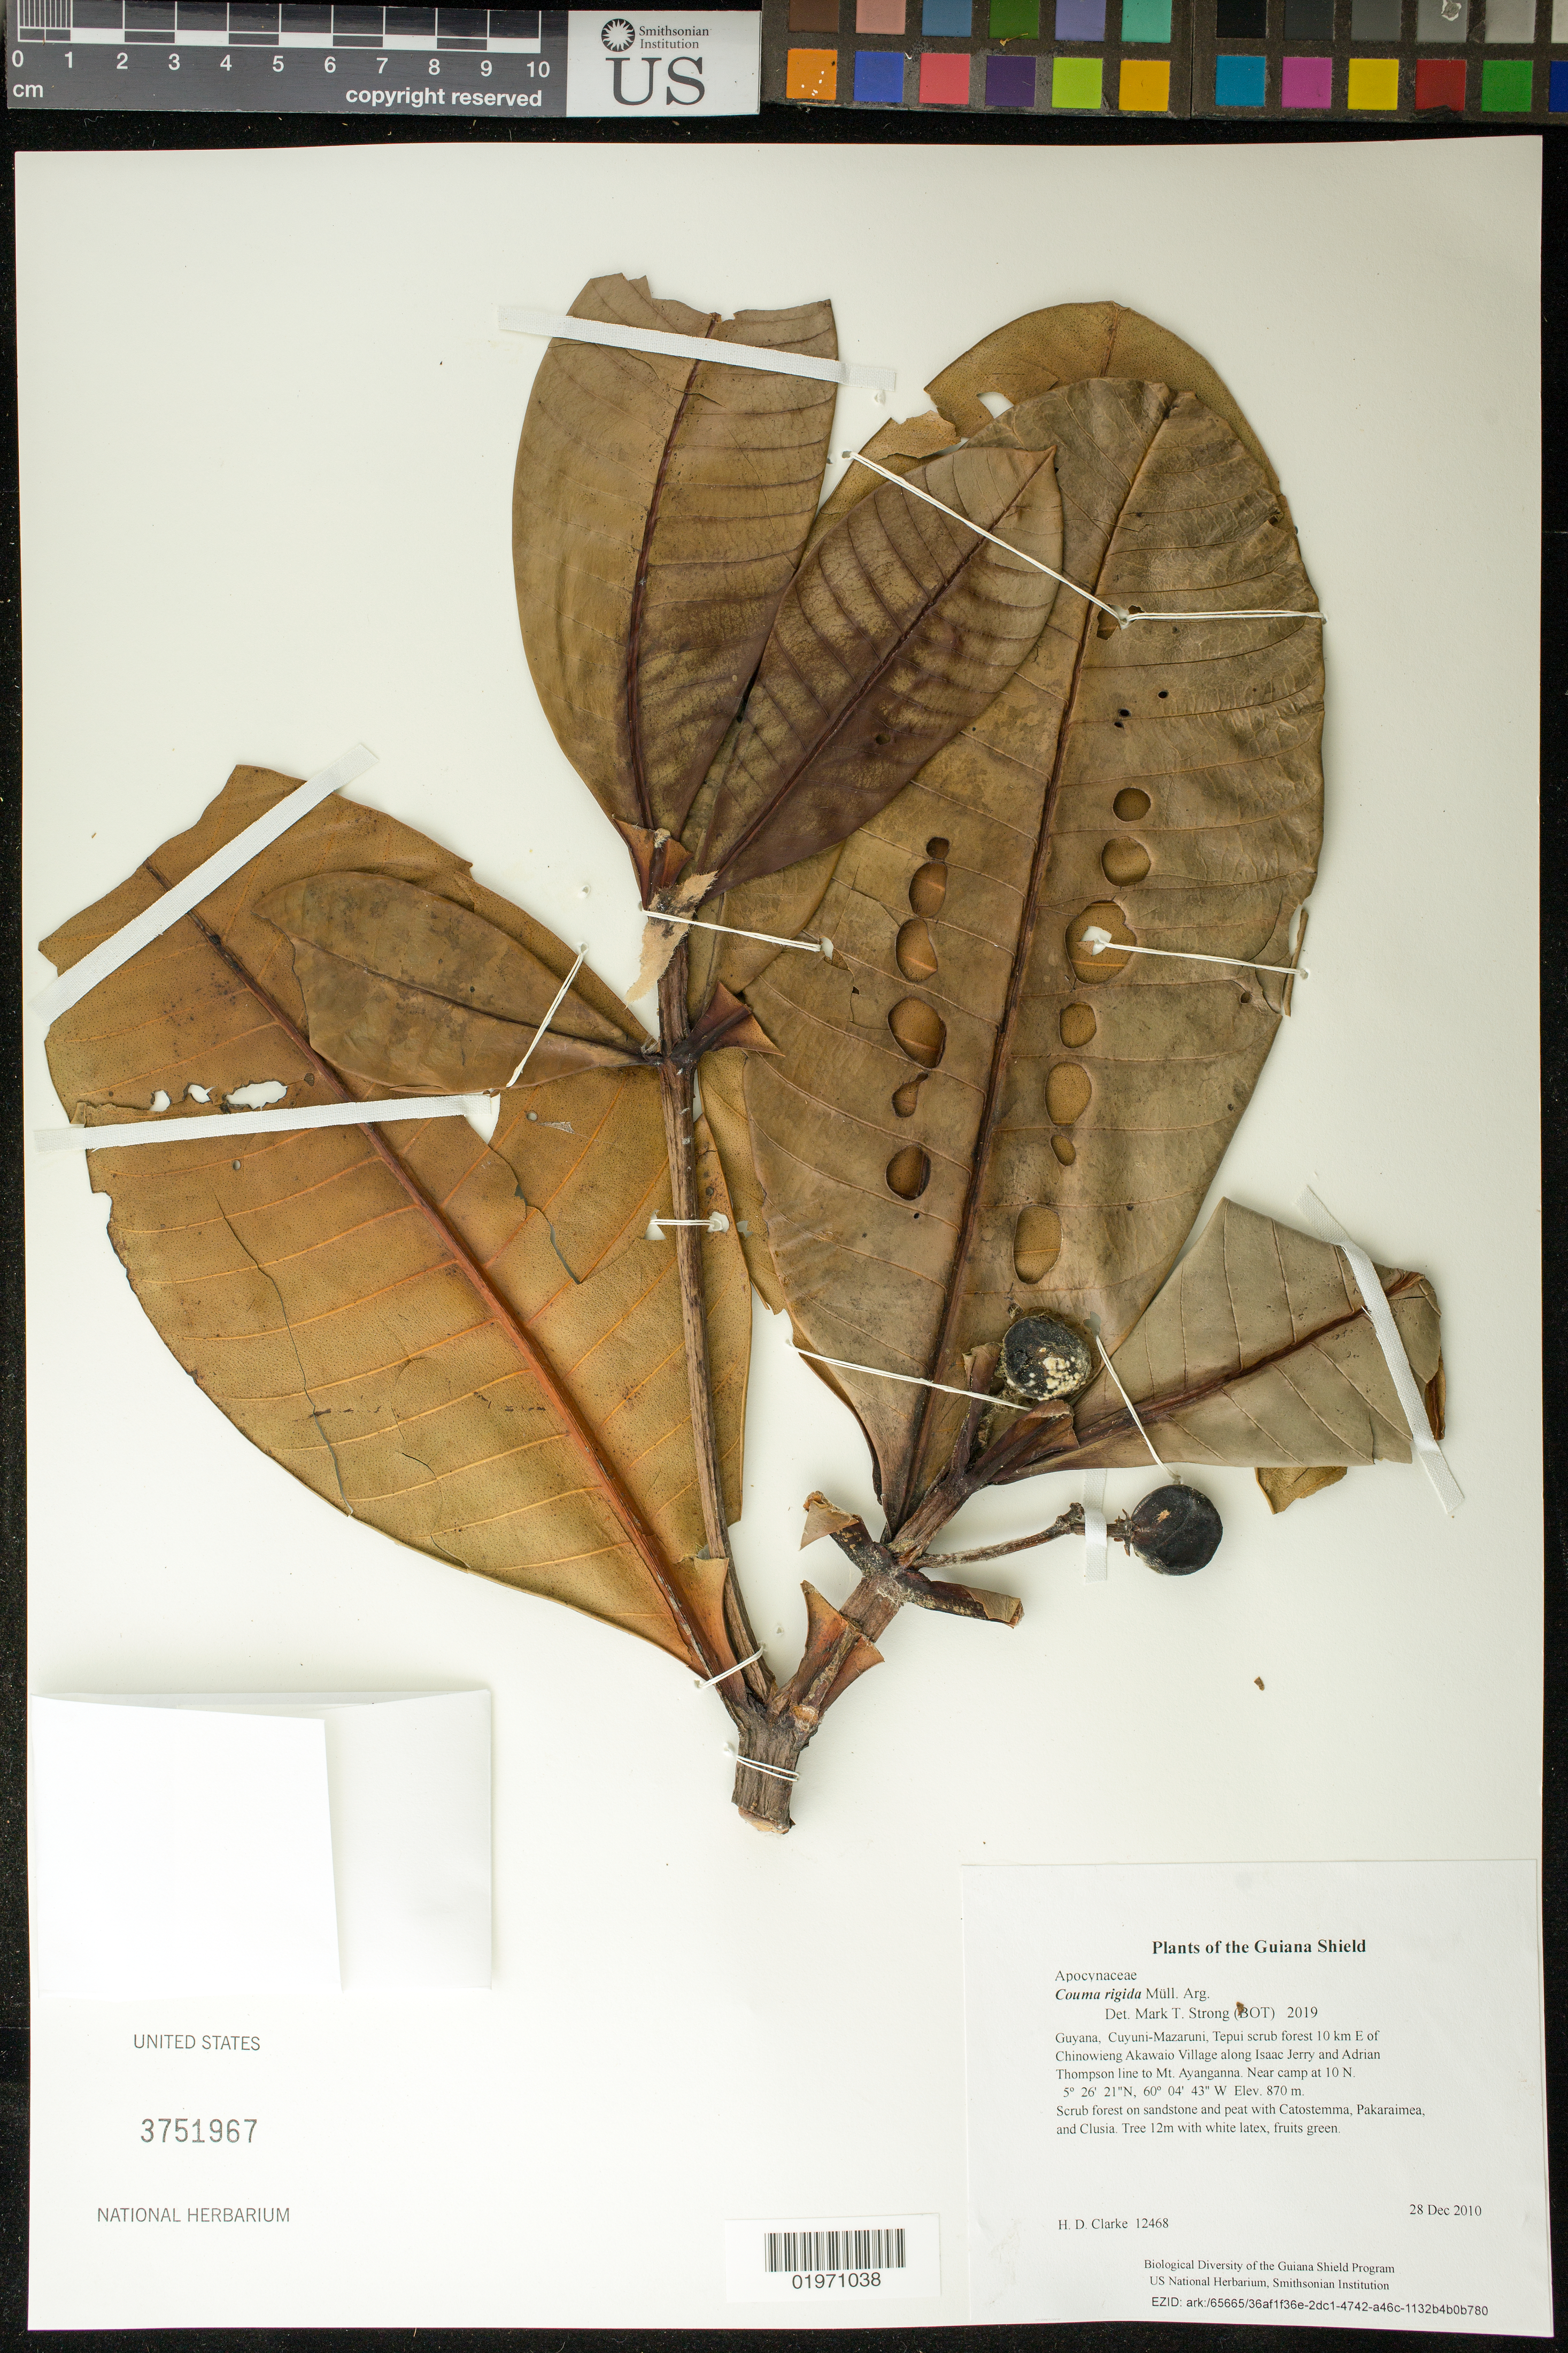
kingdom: Plantae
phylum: Tracheophyta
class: Magnoliopsida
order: Gentianales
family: Apocynaceae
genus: Couma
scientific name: Couma rigida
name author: Müll. Arg.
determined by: Strong, Mark T., (BOT), Smithsonian Institution - National Museum of Natural History (UNITED STATES)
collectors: H. D. Clarke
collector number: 12468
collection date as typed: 28 Dec 2010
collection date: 2010-12-28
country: Guyana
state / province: Cuyuni-Mazaruni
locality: Tepui scrub forest 10 km E of Chinowieng Akawaio Village along Isaac Jerry and Adrian Thompson line to Mt. Ayanganna. Near camp at 10 N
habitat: Scrub forest on sandstone and peat with Catostemma, Pakaraimea, and Clusia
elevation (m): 870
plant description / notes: photo, voucher for DNA sample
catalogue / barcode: US 3751967